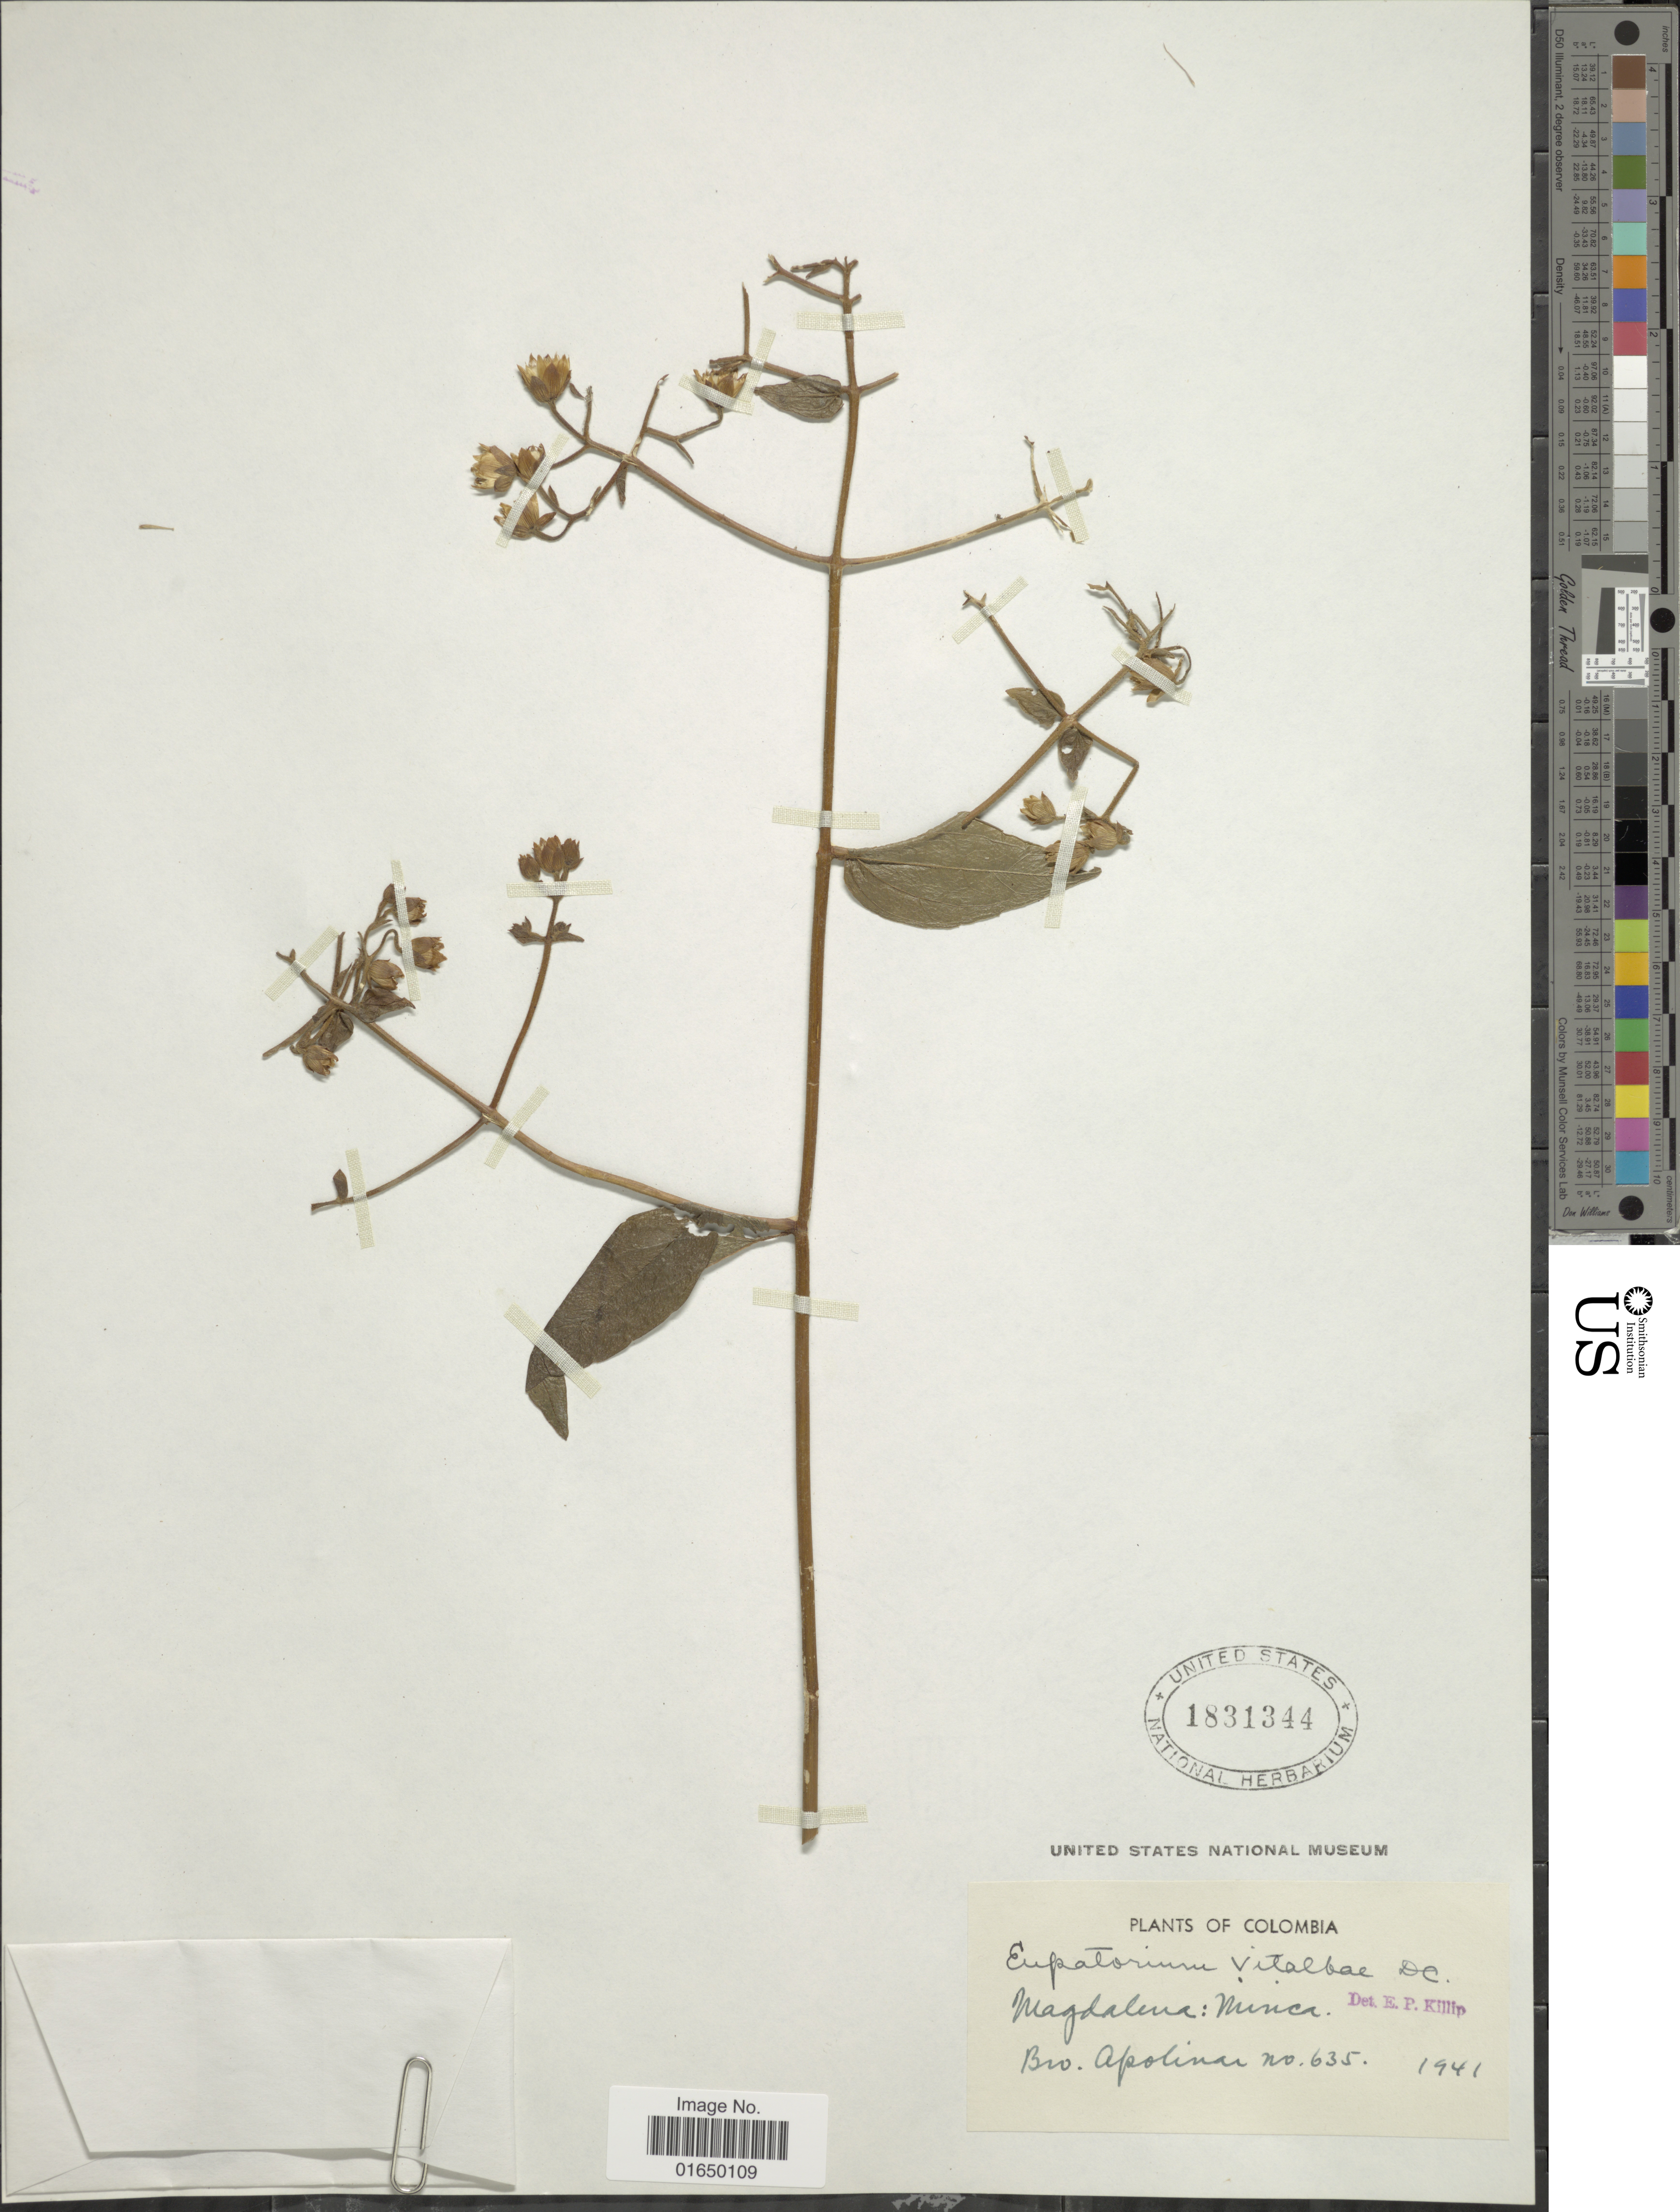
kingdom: Plantae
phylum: Tracheophyta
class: Magnoliopsida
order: Asterales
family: Asteraceae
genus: Heterocondylus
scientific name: Heterocondylus vitalbae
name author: (DC.) R.M. King & H. Rob.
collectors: Bro. Apolinar A.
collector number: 635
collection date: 1941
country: Colombia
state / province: Magdalena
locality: Munca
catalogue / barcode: US 1831344